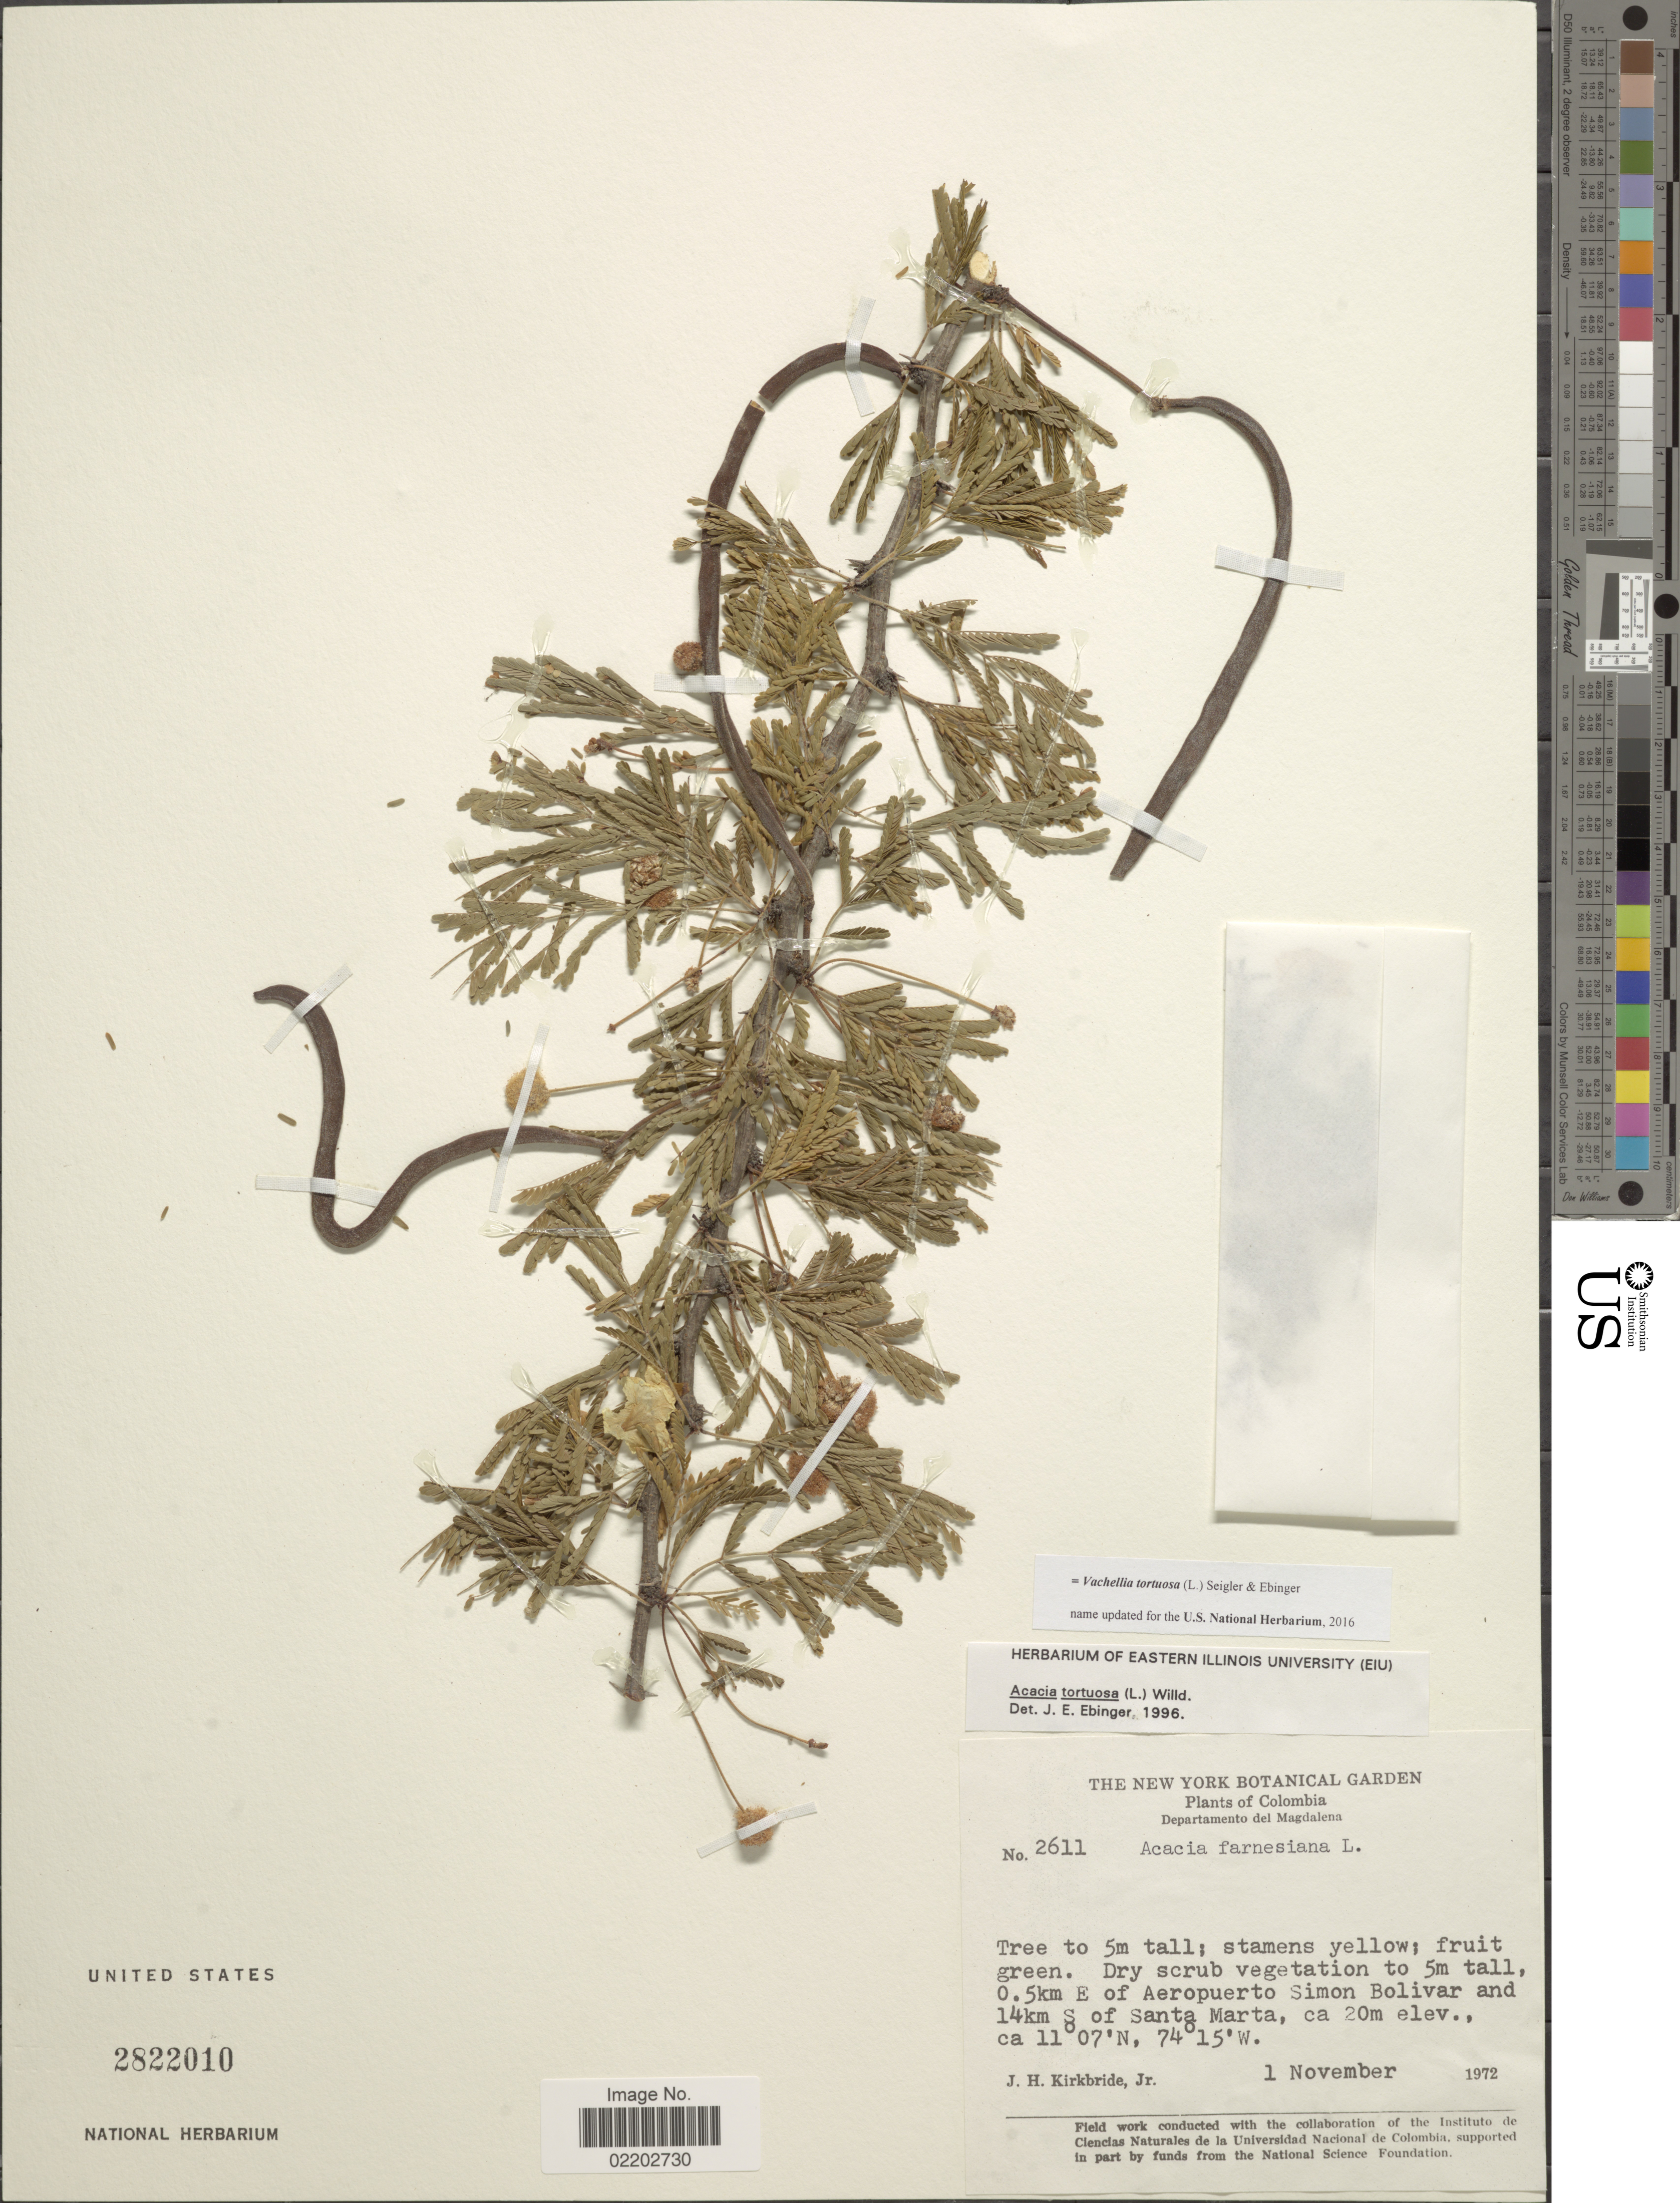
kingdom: Plantae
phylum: Tracheophyta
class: Magnoliopsida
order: Fabales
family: Fabaceae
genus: Vachellia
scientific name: Vachellia tortuosa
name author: (L.) Seigler & Ebinger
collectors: J. H. Kirkbride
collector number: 2611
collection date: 1972-11-01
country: Colombia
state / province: Magdalena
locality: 0.5 km E of Aeropuerto Simon Bolivar and 14 km S of Santa Marta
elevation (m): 20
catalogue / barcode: US 2822010